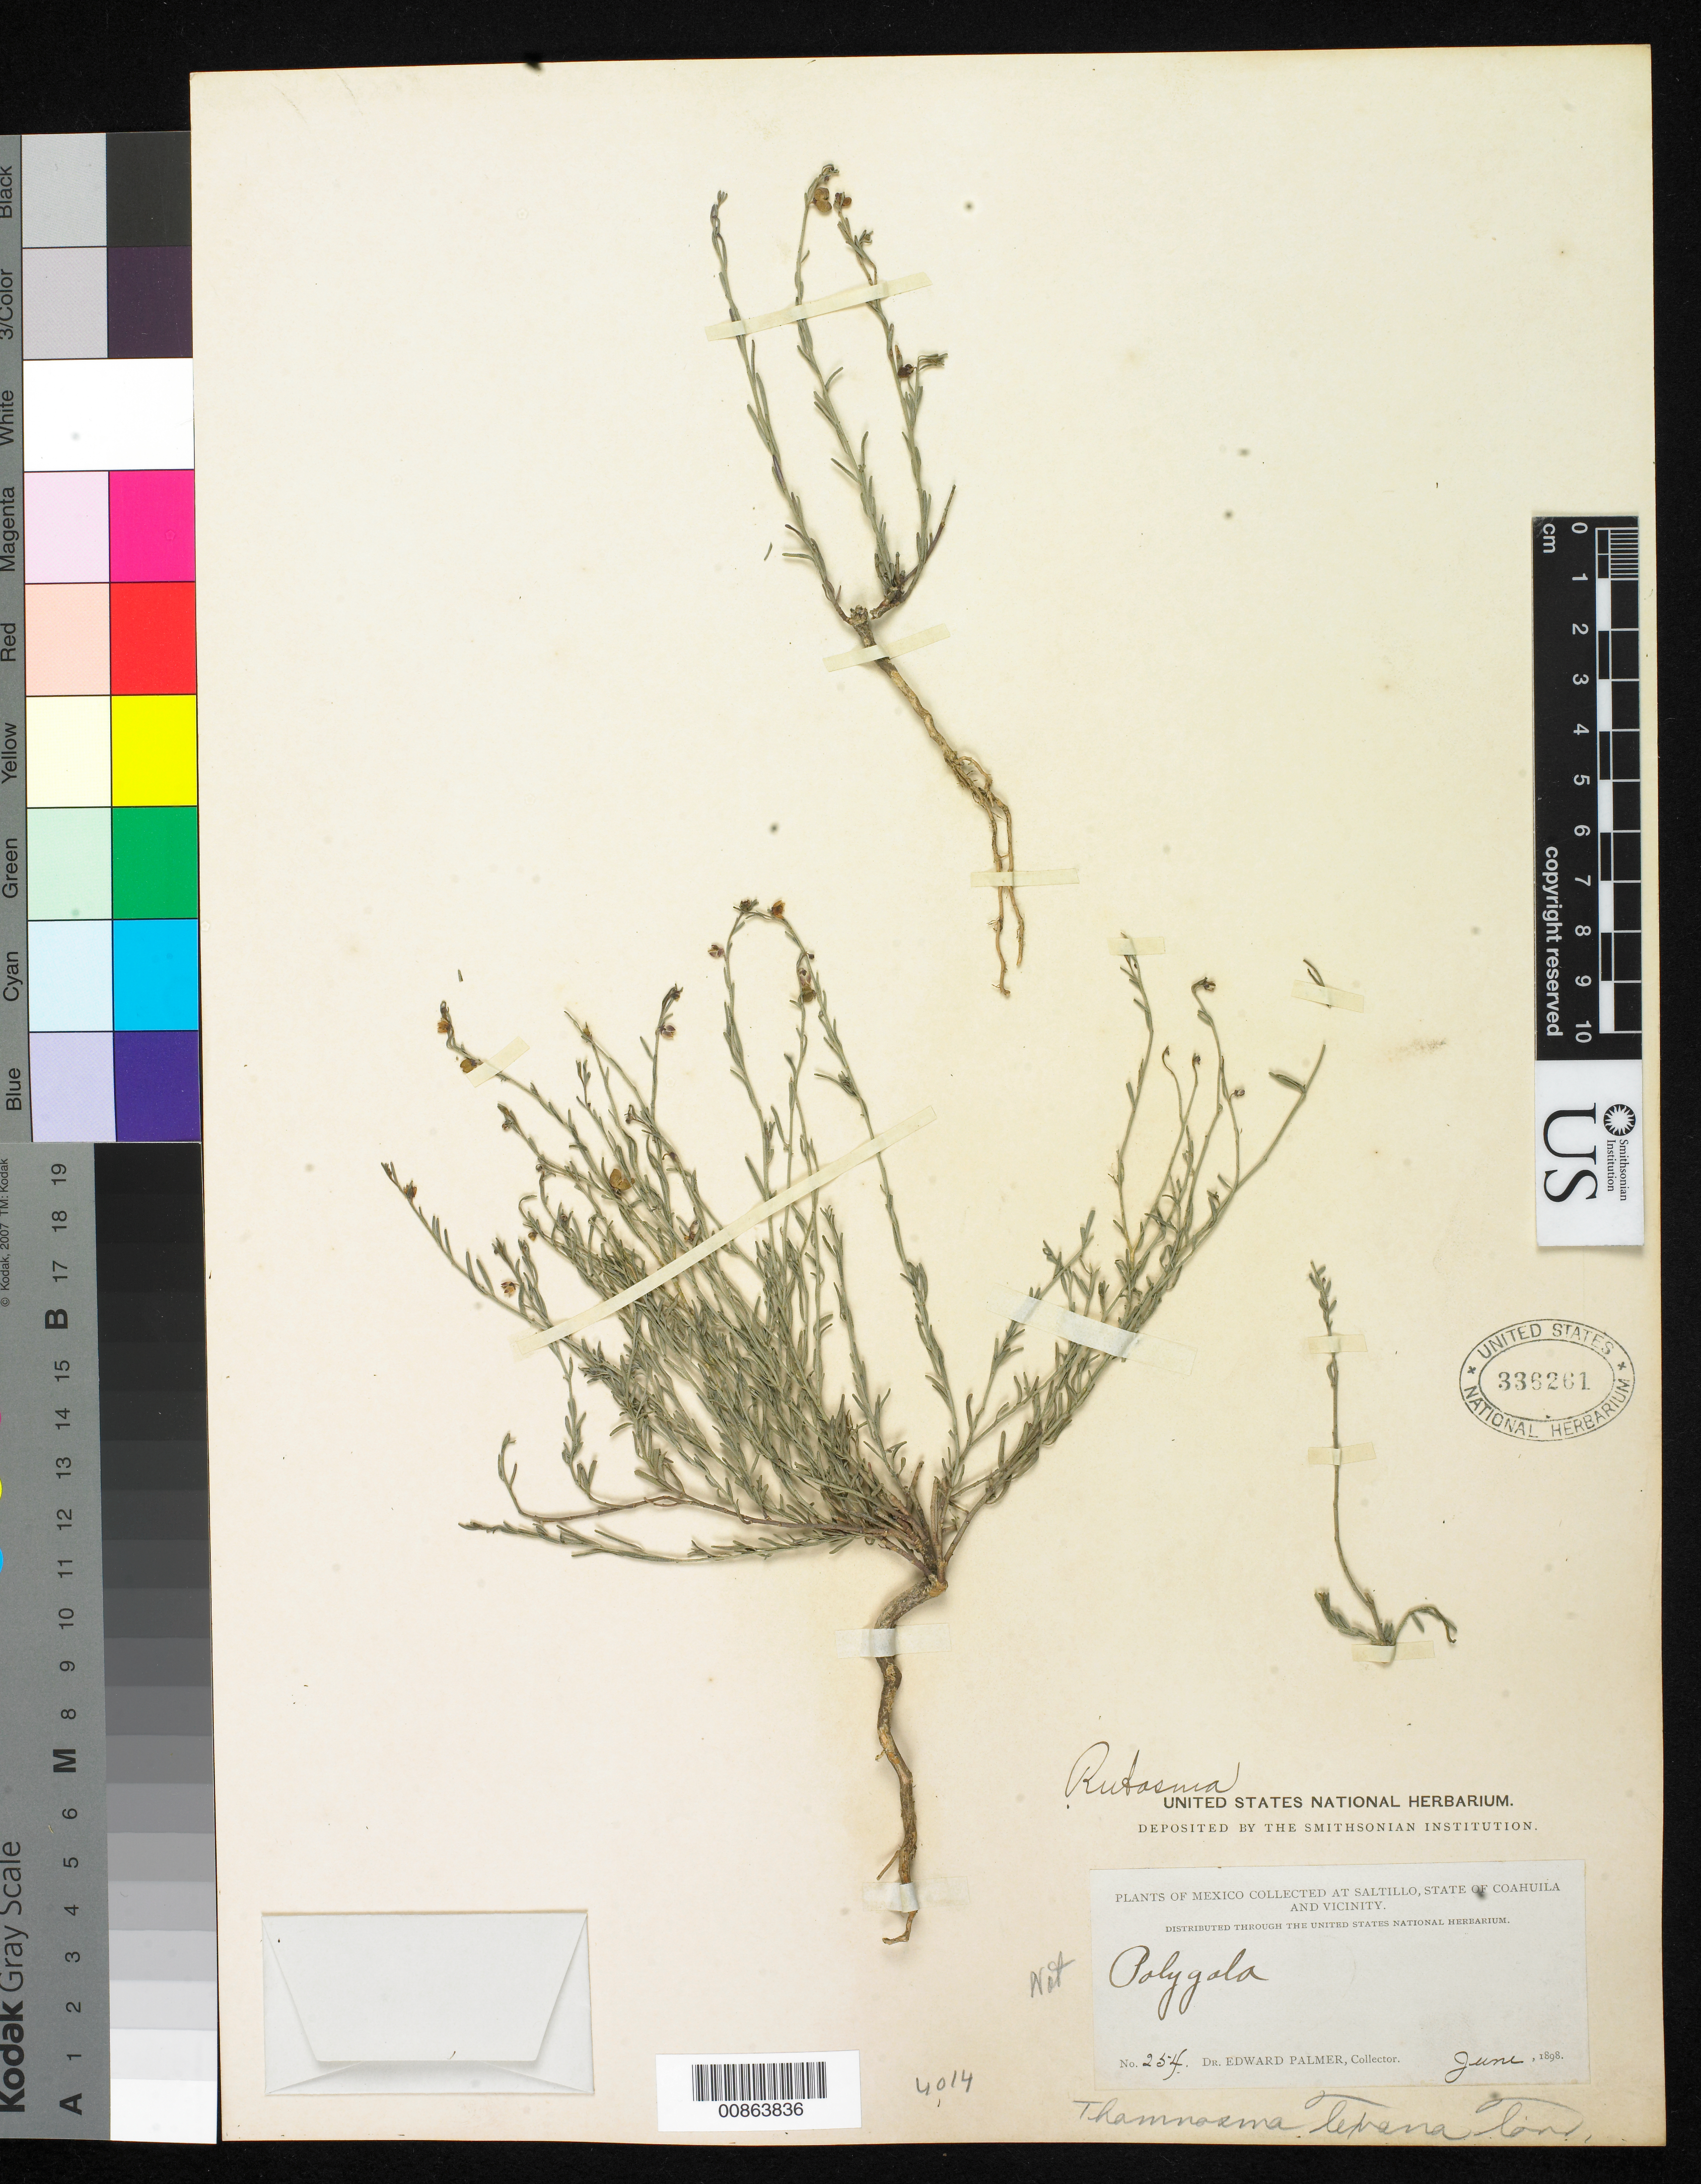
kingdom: Plantae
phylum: Tracheophyta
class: Magnoliopsida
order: Sapindales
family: Rutaceae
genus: Thamnosma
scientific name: Thamnosma texana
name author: (A. Gray) Torr.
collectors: E. Palmer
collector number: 254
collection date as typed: Jun 1898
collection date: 1898-06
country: Mexico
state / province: Coahuila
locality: Saltillo, Coahuila and vicinity.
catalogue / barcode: US 336261